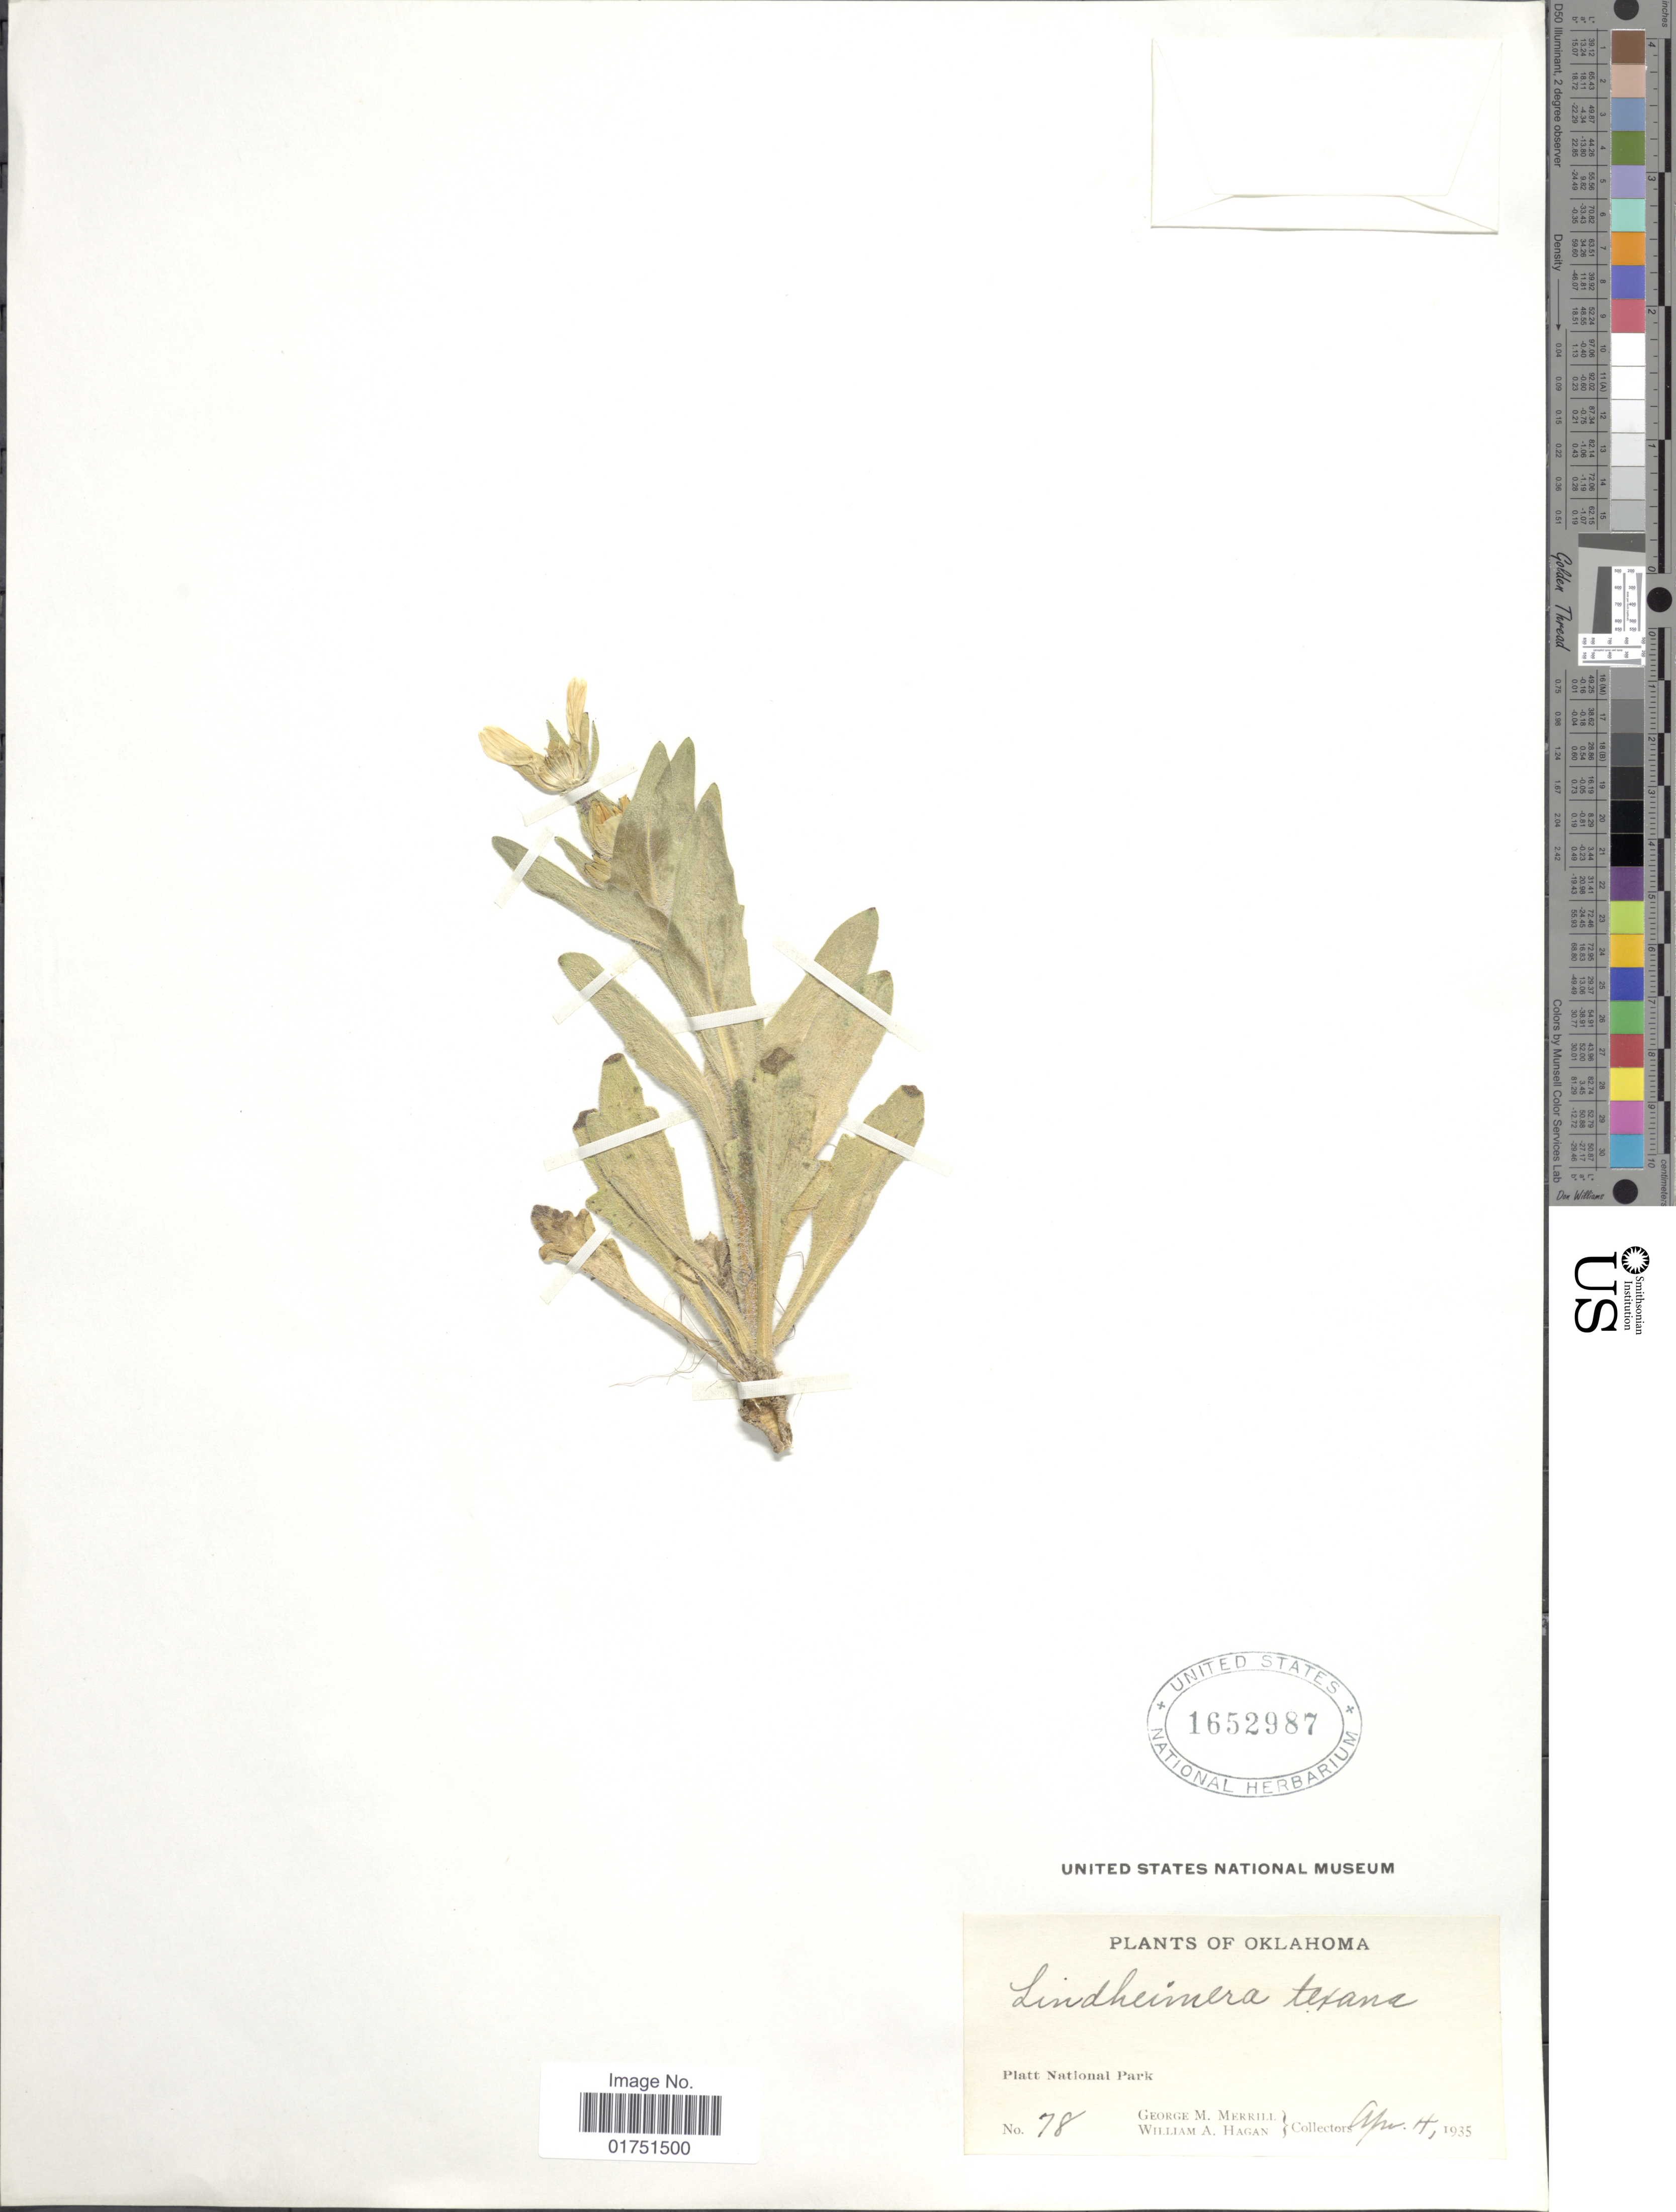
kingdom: Plantae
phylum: Tracheophyta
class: Magnoliopsida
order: Asterales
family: Asteraceae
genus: Lindheimera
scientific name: Lindheimera texana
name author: A. Gray & Engelm. in A. Gray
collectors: G. M. Merrill & W. Hagan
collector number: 78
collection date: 1935-04-04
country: United States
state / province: Oklahoma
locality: Platt National Park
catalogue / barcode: US 1652987